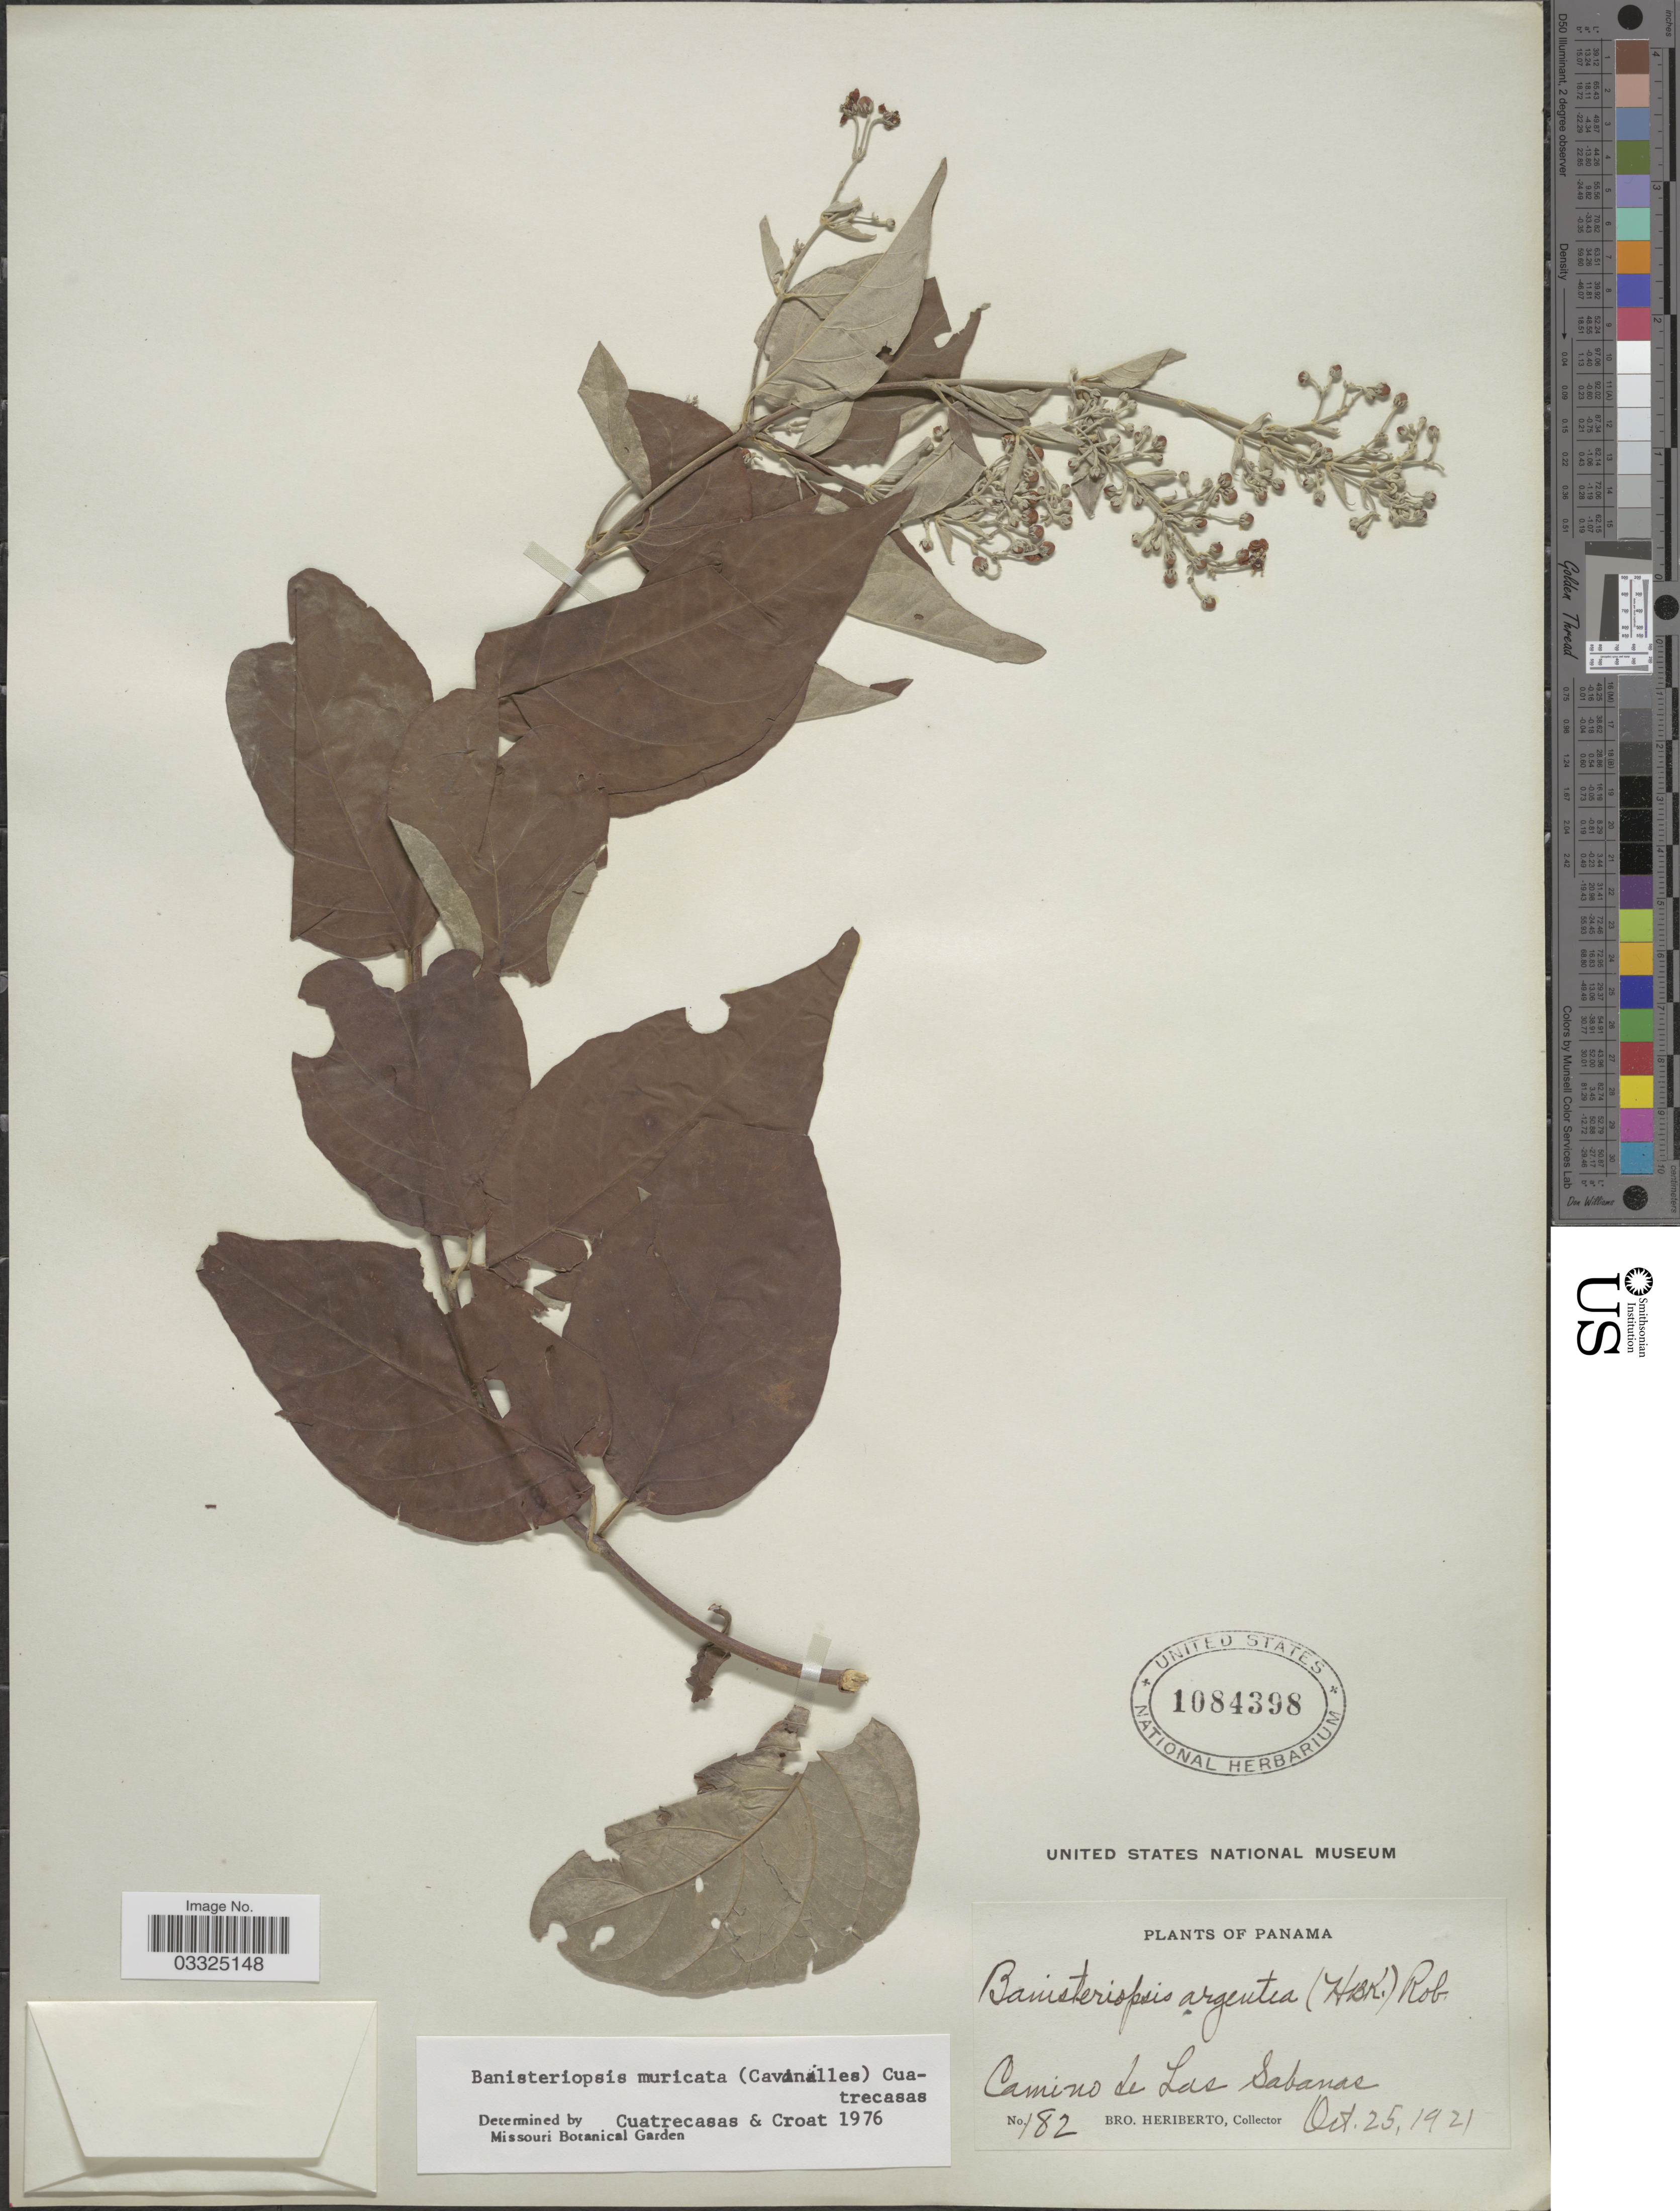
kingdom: Plantae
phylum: Tracheophyta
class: Magnoliopsida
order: Malpighiales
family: Malpighiaceae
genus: Banisteriopsis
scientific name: Banisteriopsis muricata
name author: (Cav.) Cuatrec.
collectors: B. Heriberto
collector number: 182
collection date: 1921-10-25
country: Panama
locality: Camino de Las Sabanas.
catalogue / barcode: US 1084398